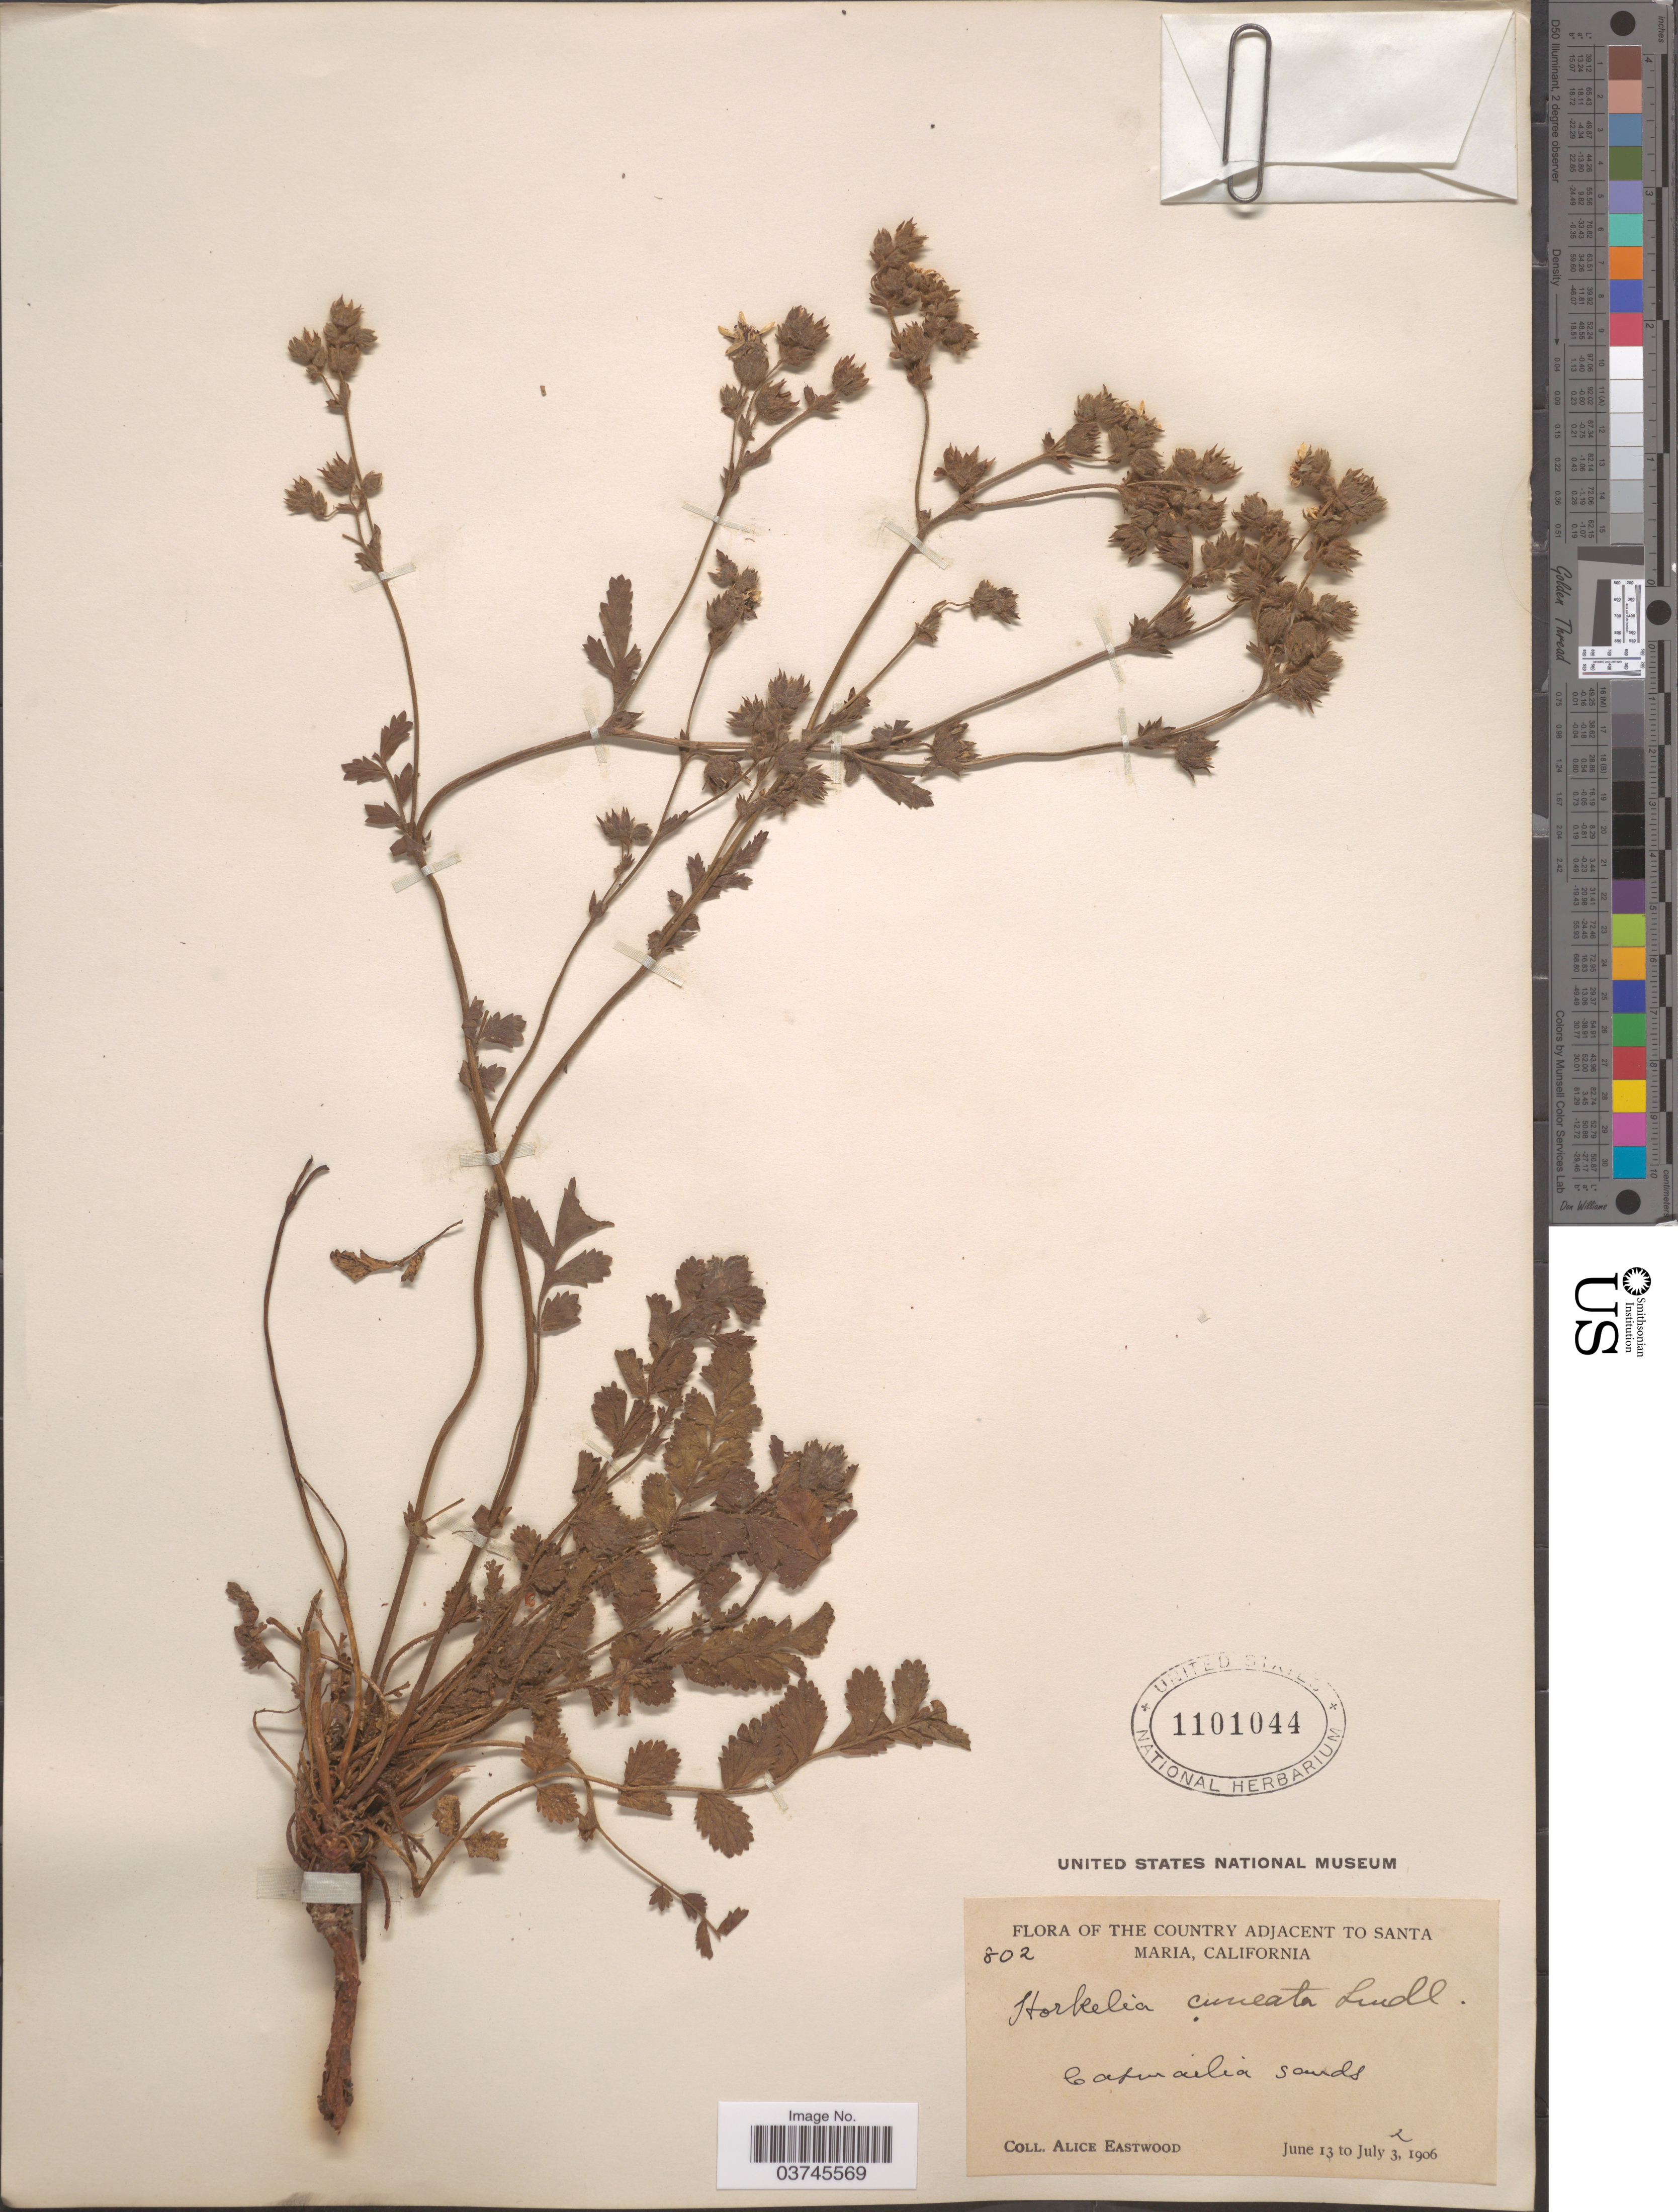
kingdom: Plantae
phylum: Tracheophyta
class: Magnoliopsida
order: Rosales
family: Rosaceae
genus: Potentilla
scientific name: Potentilla lindleyi var. lindleyi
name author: Greene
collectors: A. Eastwood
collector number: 802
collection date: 1906-06-13/1906-07-03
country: United States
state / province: California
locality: The country adjacent to Santa Maria. Casmalia sands.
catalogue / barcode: US 1101044